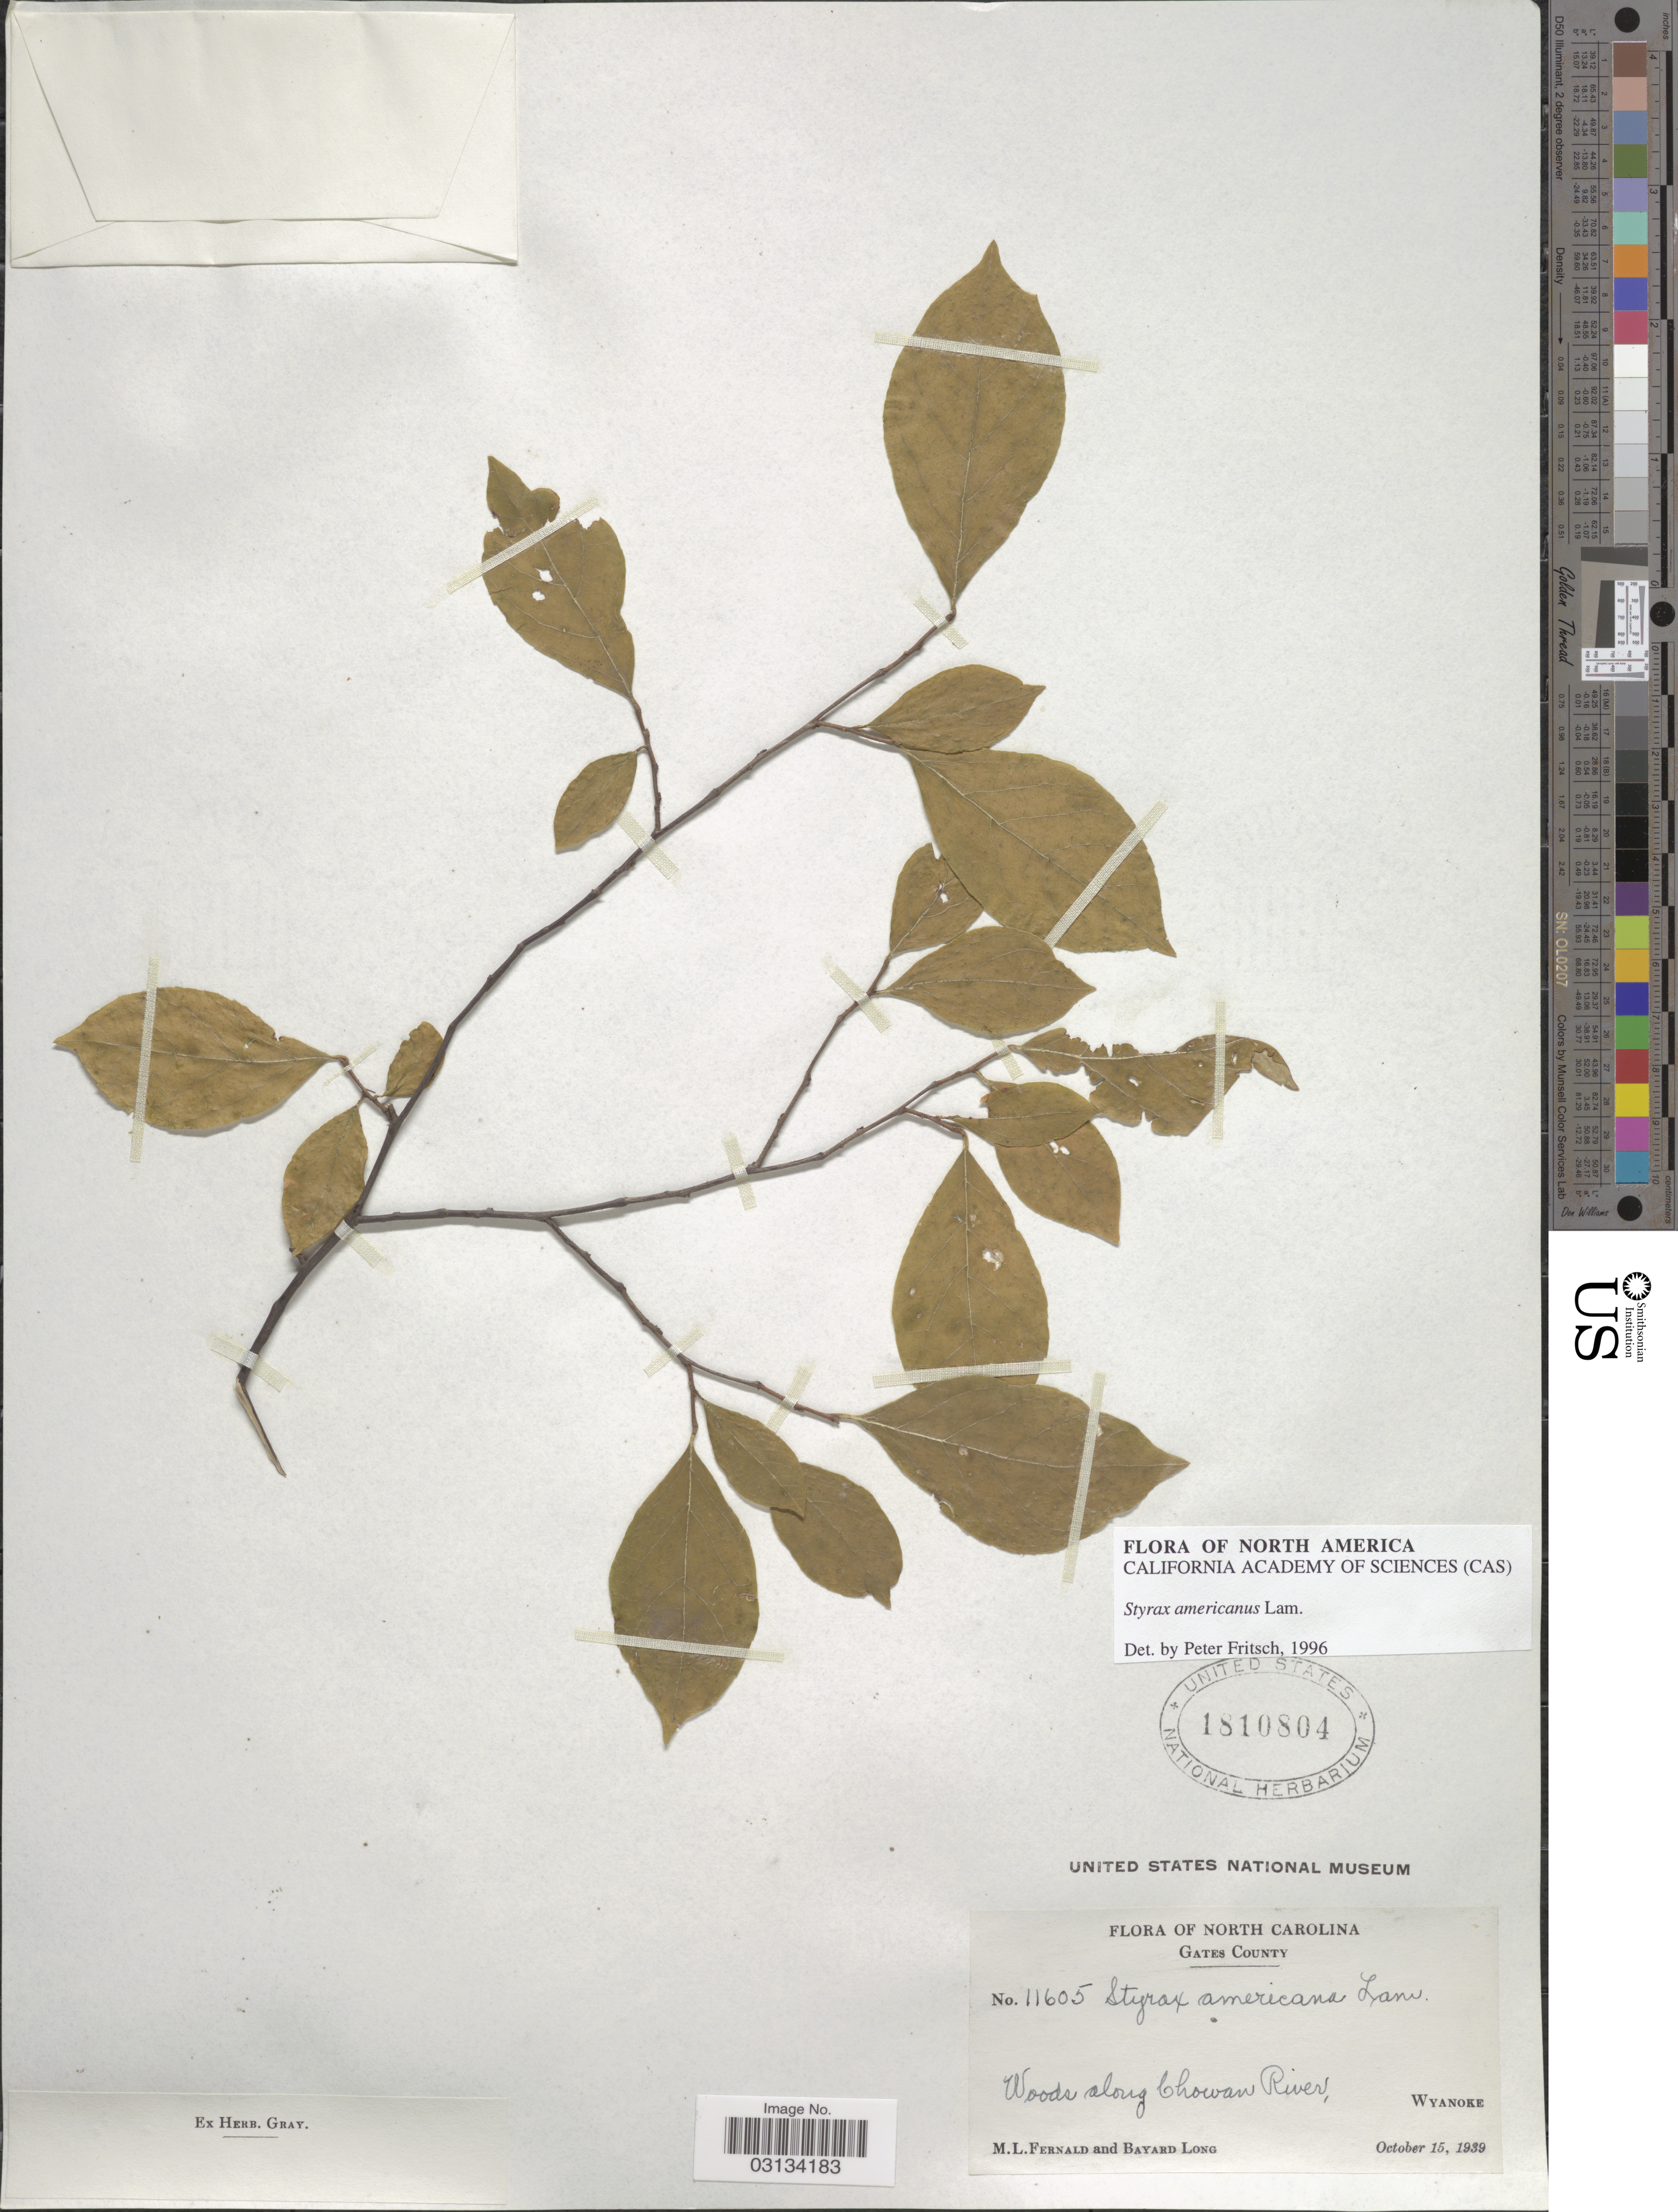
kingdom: Plantae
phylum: Tracheophyta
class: Magnoliopsida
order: Ericales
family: Styracaceae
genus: Styrax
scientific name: Styrax americanus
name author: Lam.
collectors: M. L. Fernald & B. Long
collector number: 11605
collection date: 1939-10-15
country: United States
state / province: North Carolina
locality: Gates County. Woods along Chowan River, Wyanoke.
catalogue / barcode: US 1810804